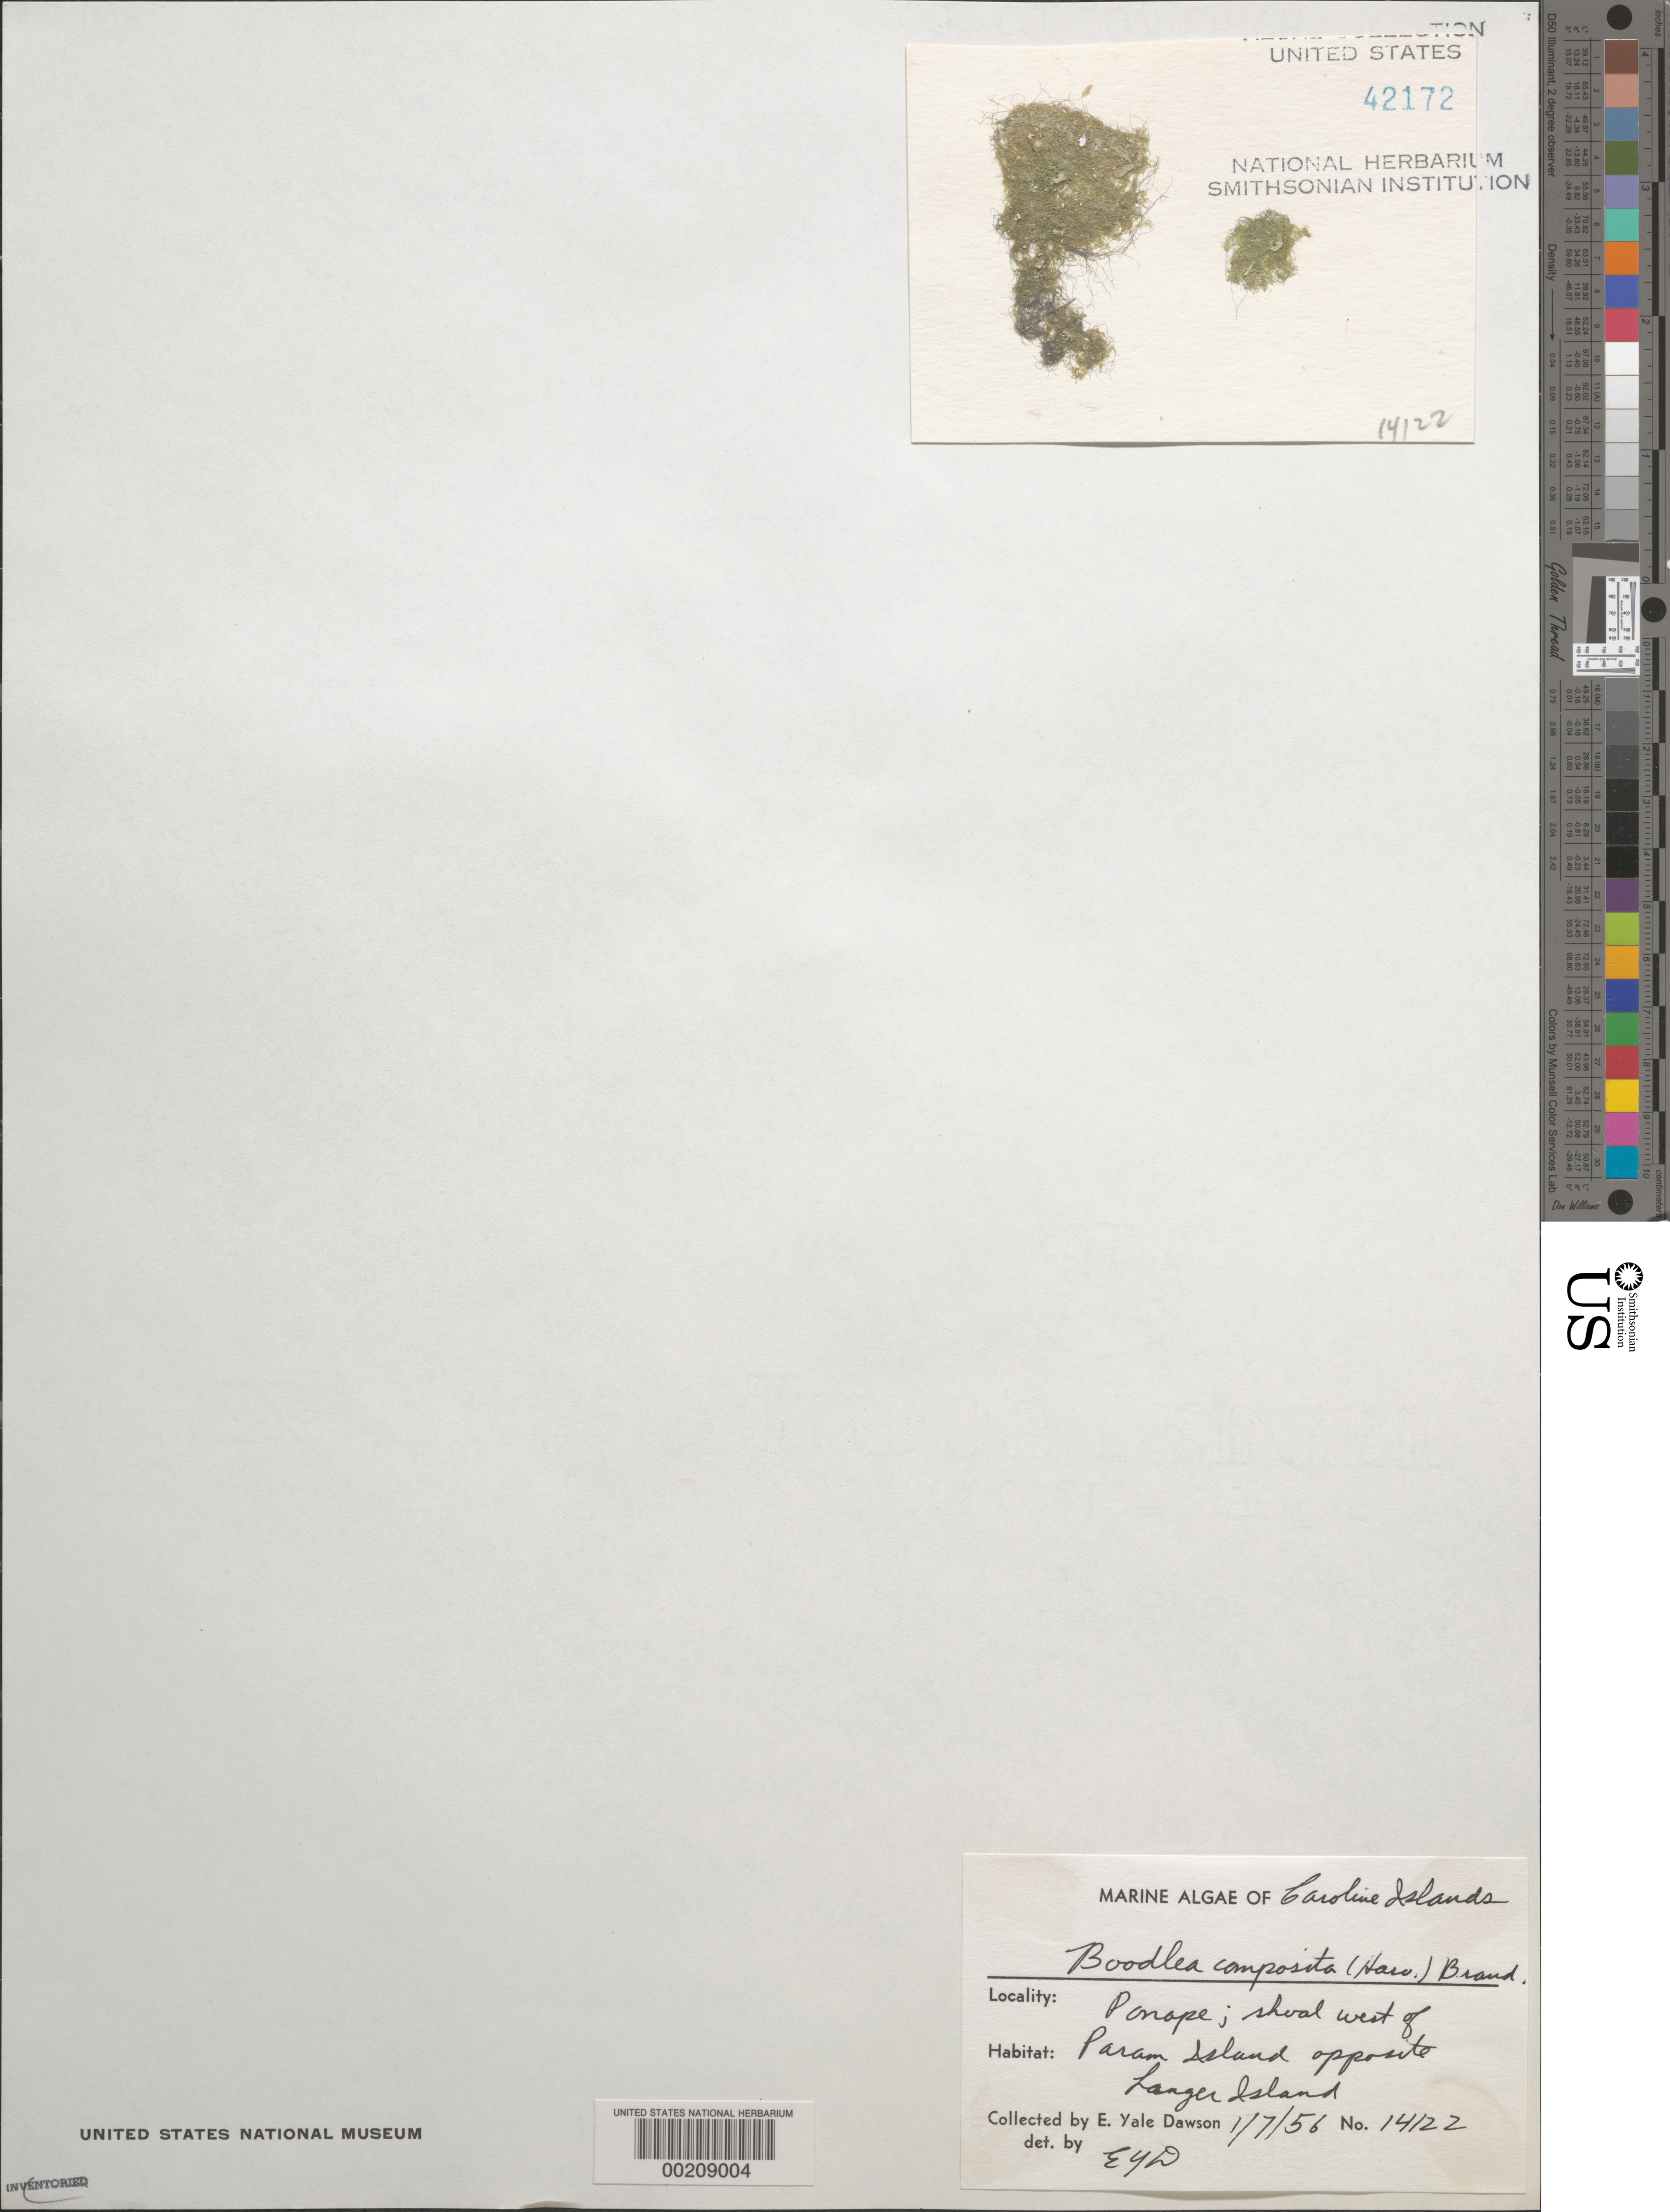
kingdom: Plantae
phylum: Chlorophyta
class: Ulvophyceae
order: Siphonocladales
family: Boodleaceae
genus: Boodlea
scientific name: Boodlea composita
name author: (Humb. & Humb.) Brand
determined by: Dawson, E. Y.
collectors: E. Y. Dawson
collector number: EYD 14122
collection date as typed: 07 Jan 1956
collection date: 1956-01-07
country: Micronesia, Federated States of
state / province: Pohnpei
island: Pohnpei [Ponape] Islands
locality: Shoal west of Param Island, opposite Langer Island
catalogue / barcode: US 42172